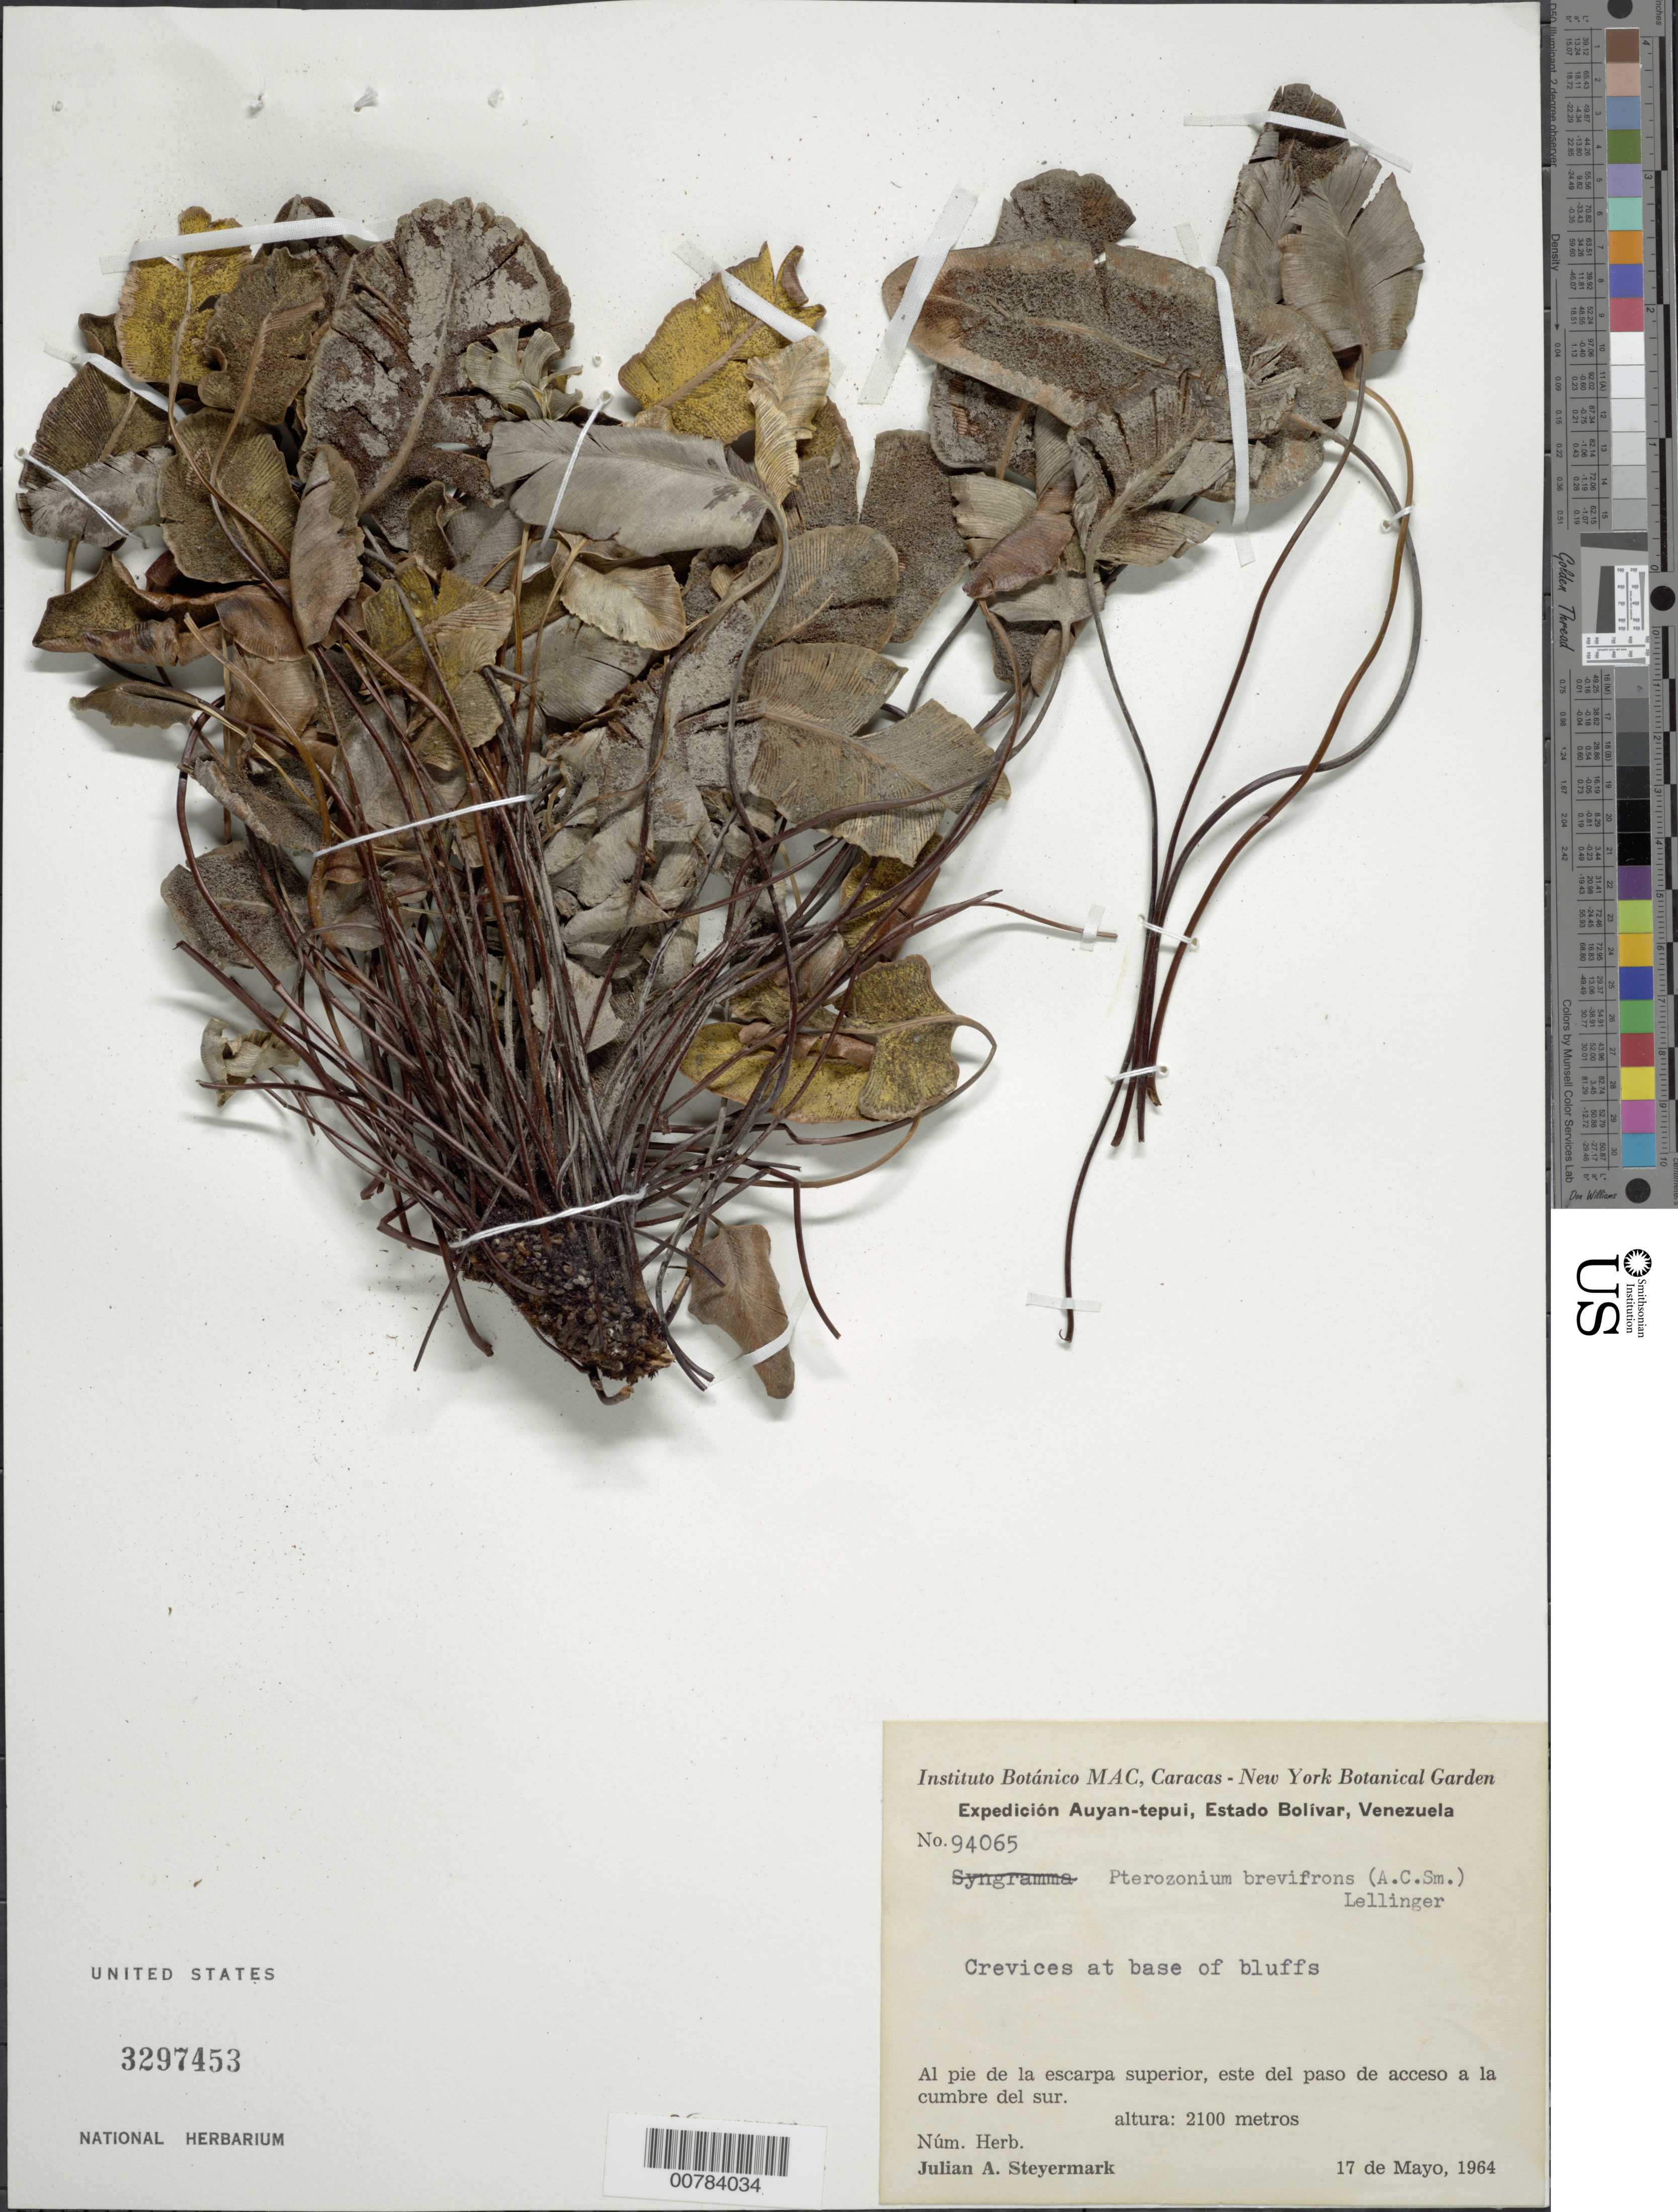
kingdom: Plantae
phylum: Tracheophyta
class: Polypodiopsida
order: Polypodiales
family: Pteridaceae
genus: Pterozonium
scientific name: Pterozonium brevifrons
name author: (A.C. Sm.) Lellinger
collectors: J. Steyermark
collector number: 94065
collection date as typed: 17-May-64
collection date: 1964-05-17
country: Venezuela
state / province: Bolívar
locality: Auyan-tepuí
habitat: Crevices at base of bluffs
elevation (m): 2100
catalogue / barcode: US 3297453